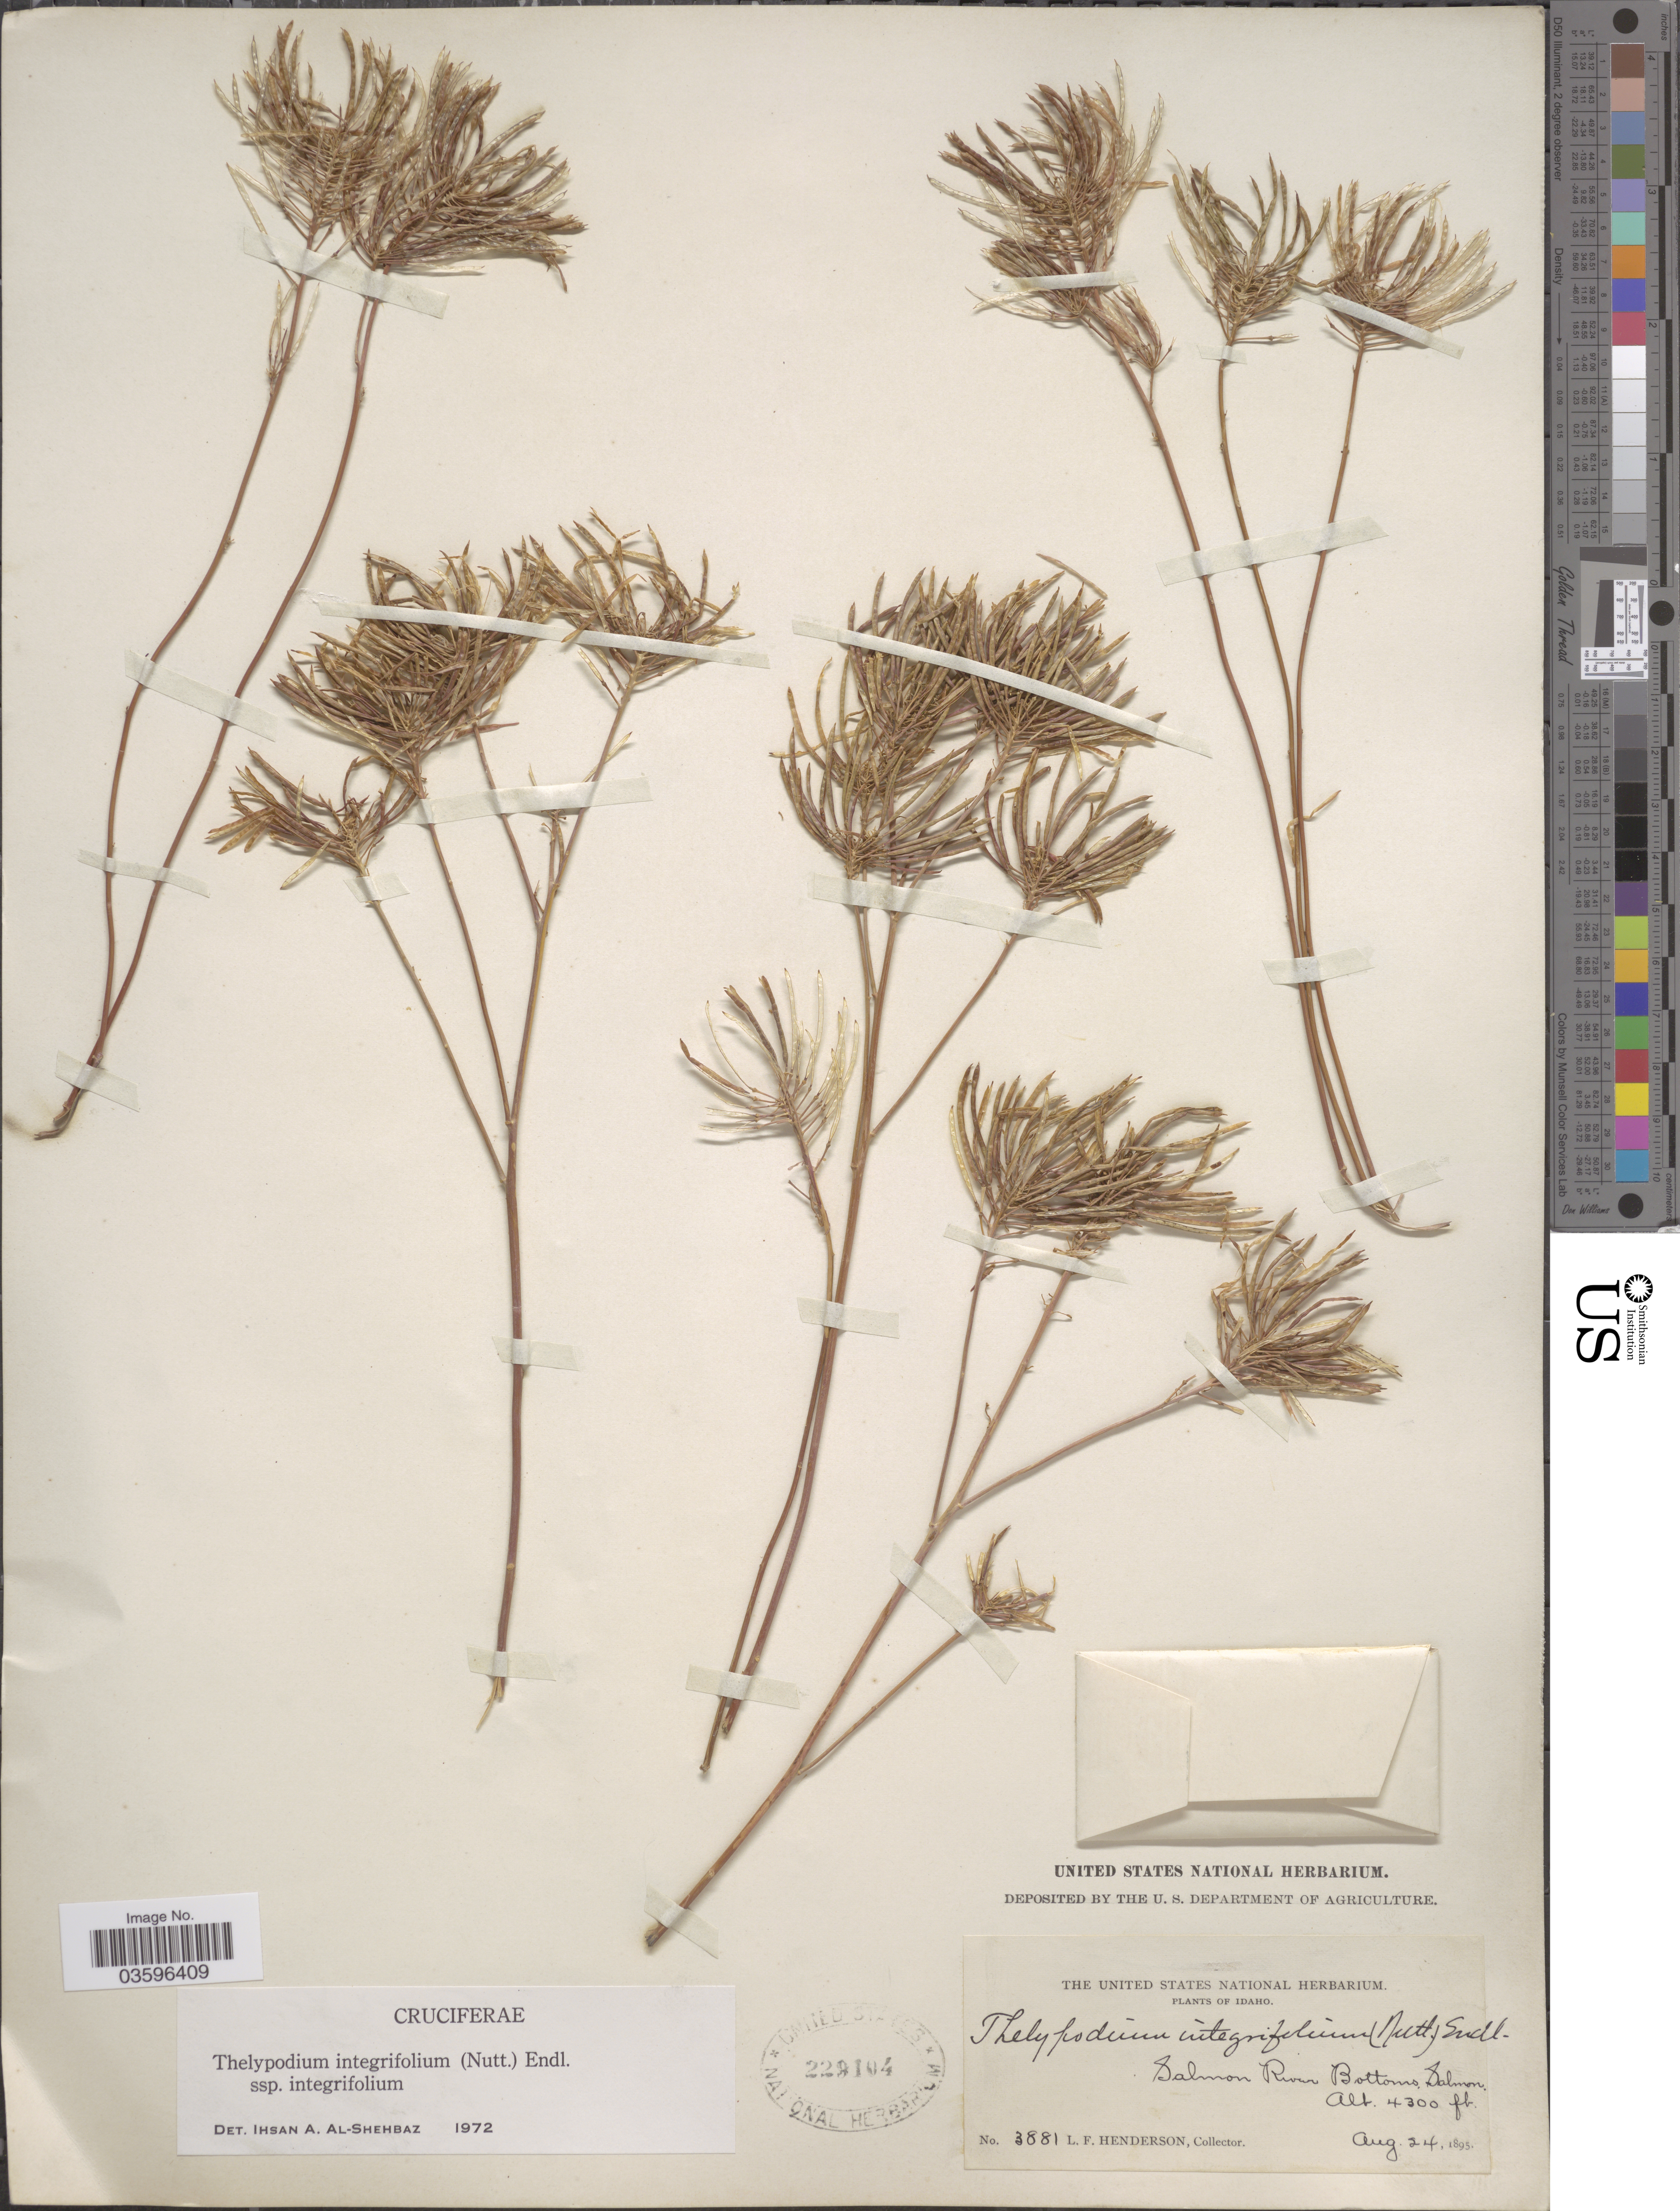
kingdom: Plantae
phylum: Tracheophyta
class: Magnoliopsida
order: Brassicales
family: Brassicaceae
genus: Thelypodium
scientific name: Thelypodium integrifolium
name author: (Nutt.) Endl.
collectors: L. Henderson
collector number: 3881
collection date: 1895-08-24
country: United States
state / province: Idaho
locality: Salmon River Bottoms, Salmon.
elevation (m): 1311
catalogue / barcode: US 229104